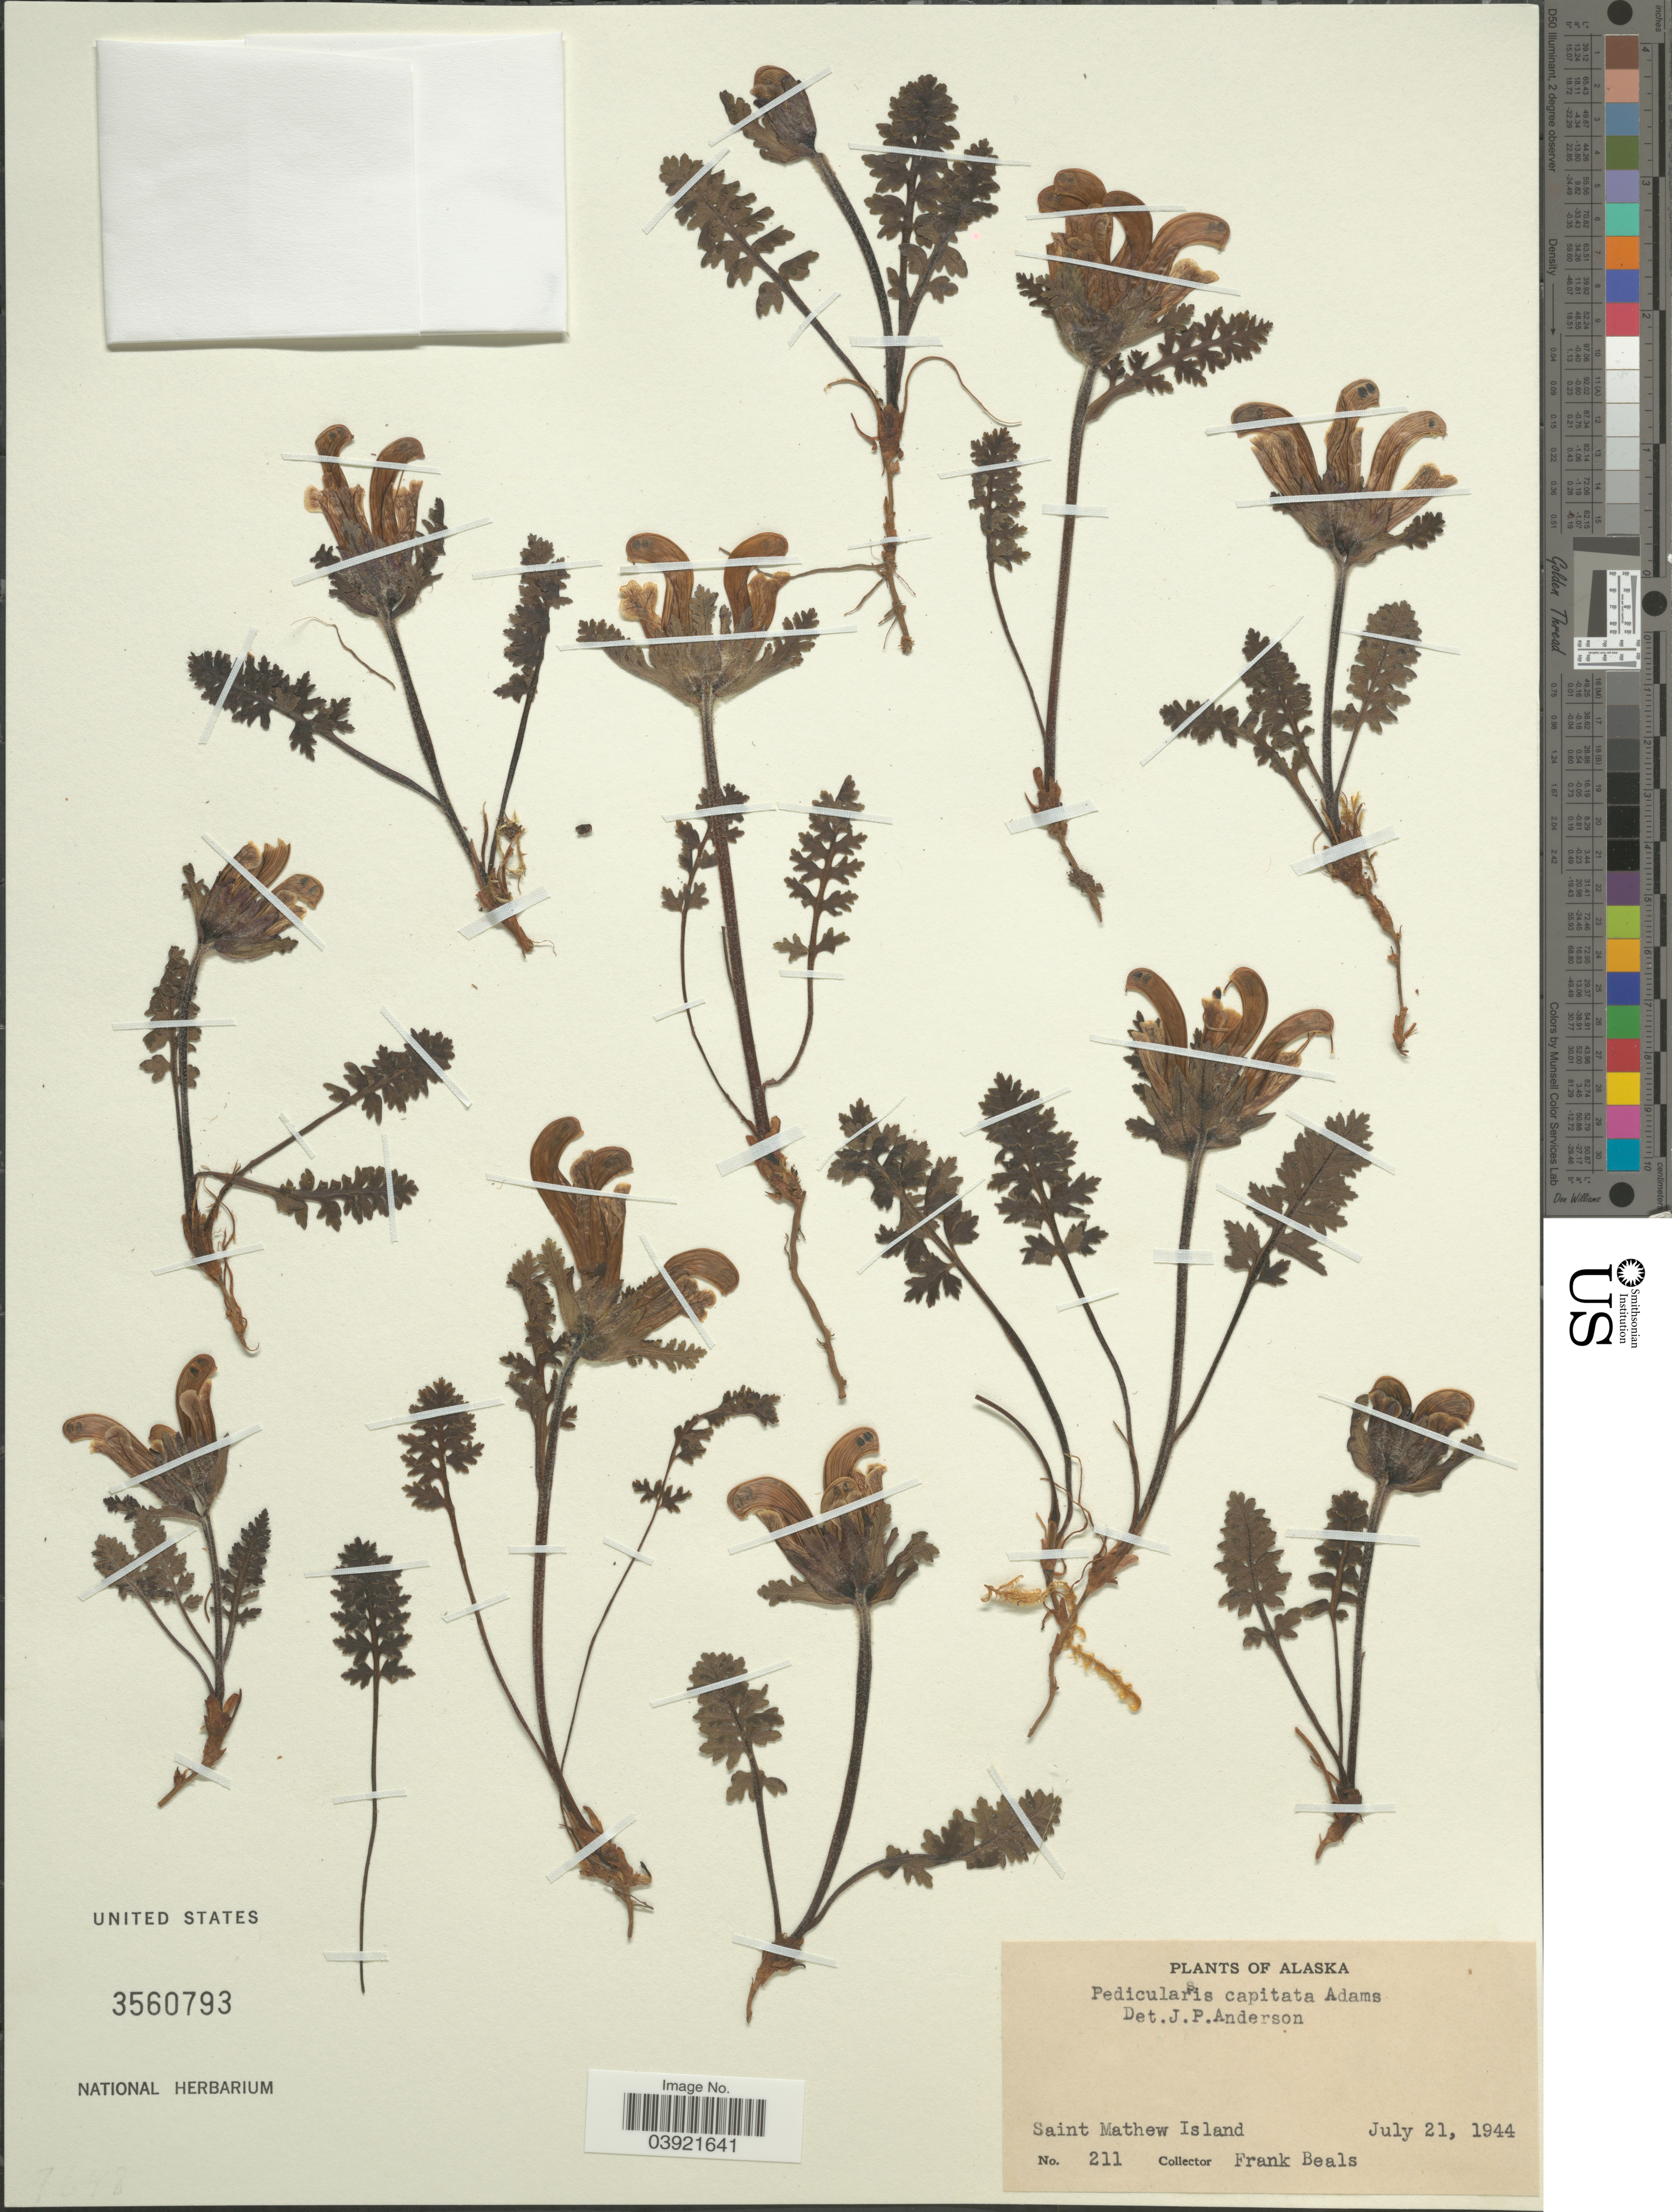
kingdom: Plantae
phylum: Tracheophyta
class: Magnoliopsida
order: Lamiales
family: Orobanchaceae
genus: Pedicularis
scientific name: Pedicularis capitata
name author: Adams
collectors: F. Beals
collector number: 211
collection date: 1944-07-21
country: United States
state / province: Alaska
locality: Saint Mathew Island.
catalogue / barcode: US 3560793